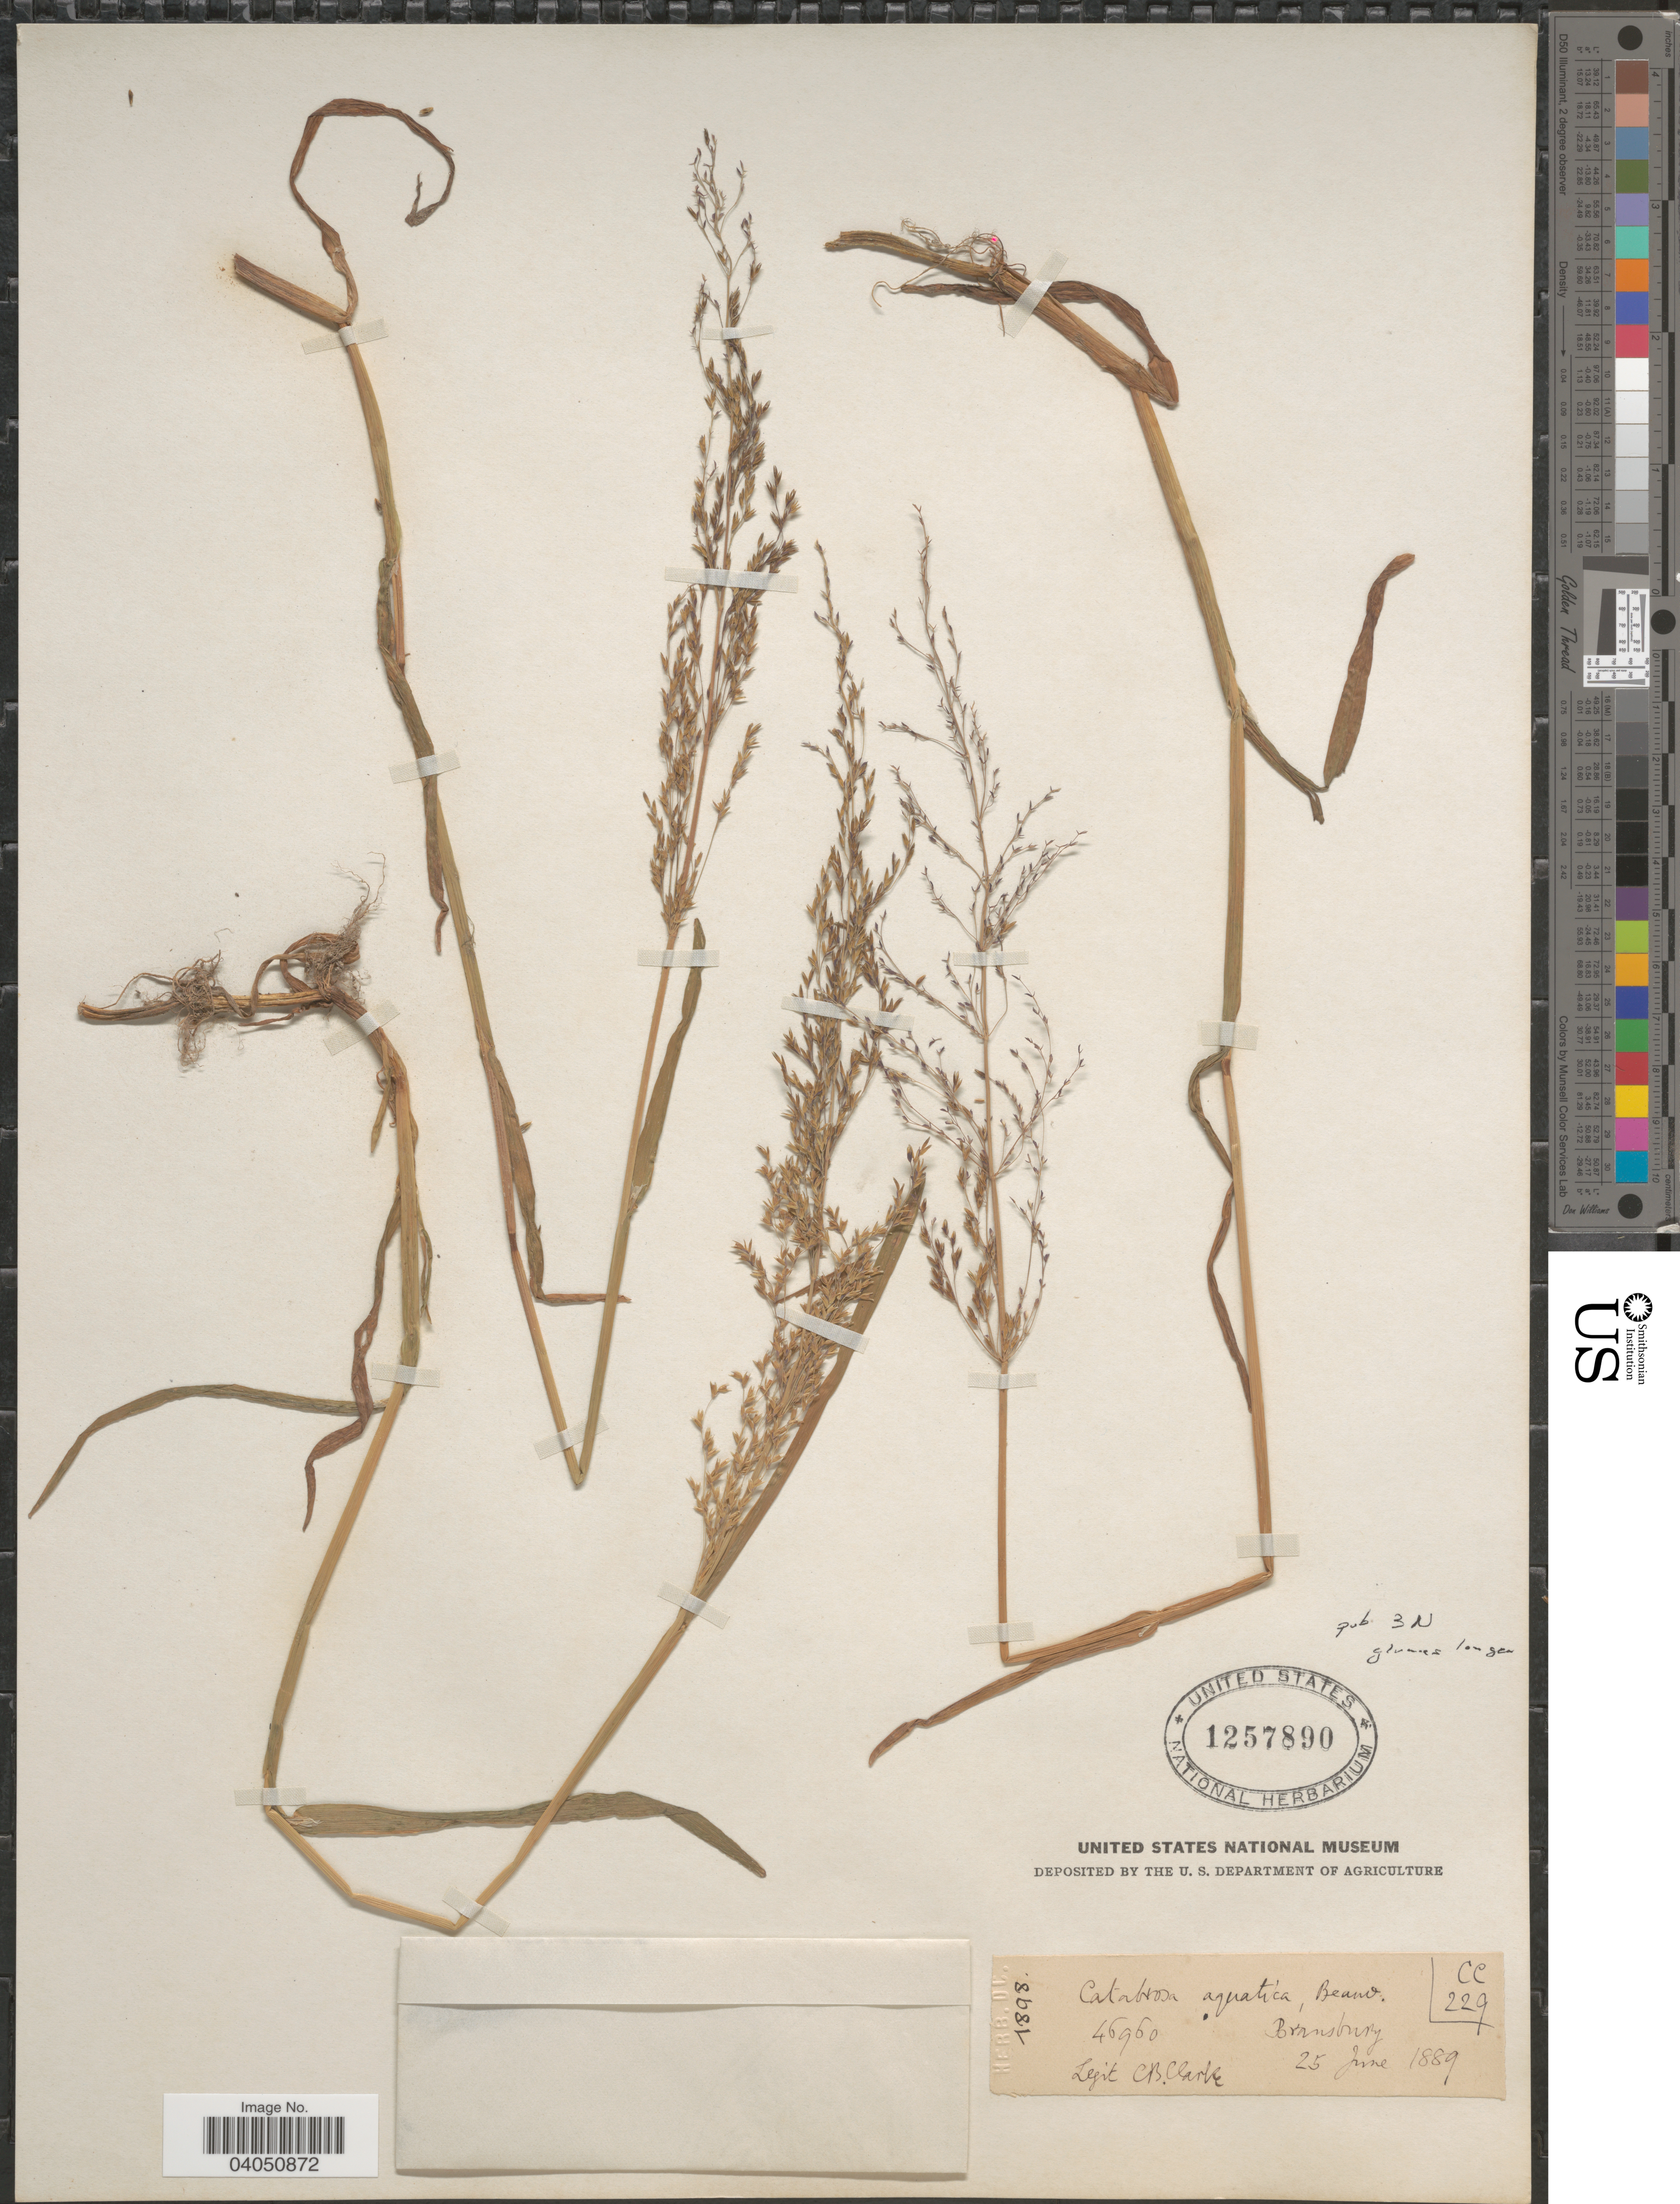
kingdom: Plantae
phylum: Tracheophyta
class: Liliopsida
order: Poales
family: Poaceae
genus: Catabrosa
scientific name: Catabrosa aquatica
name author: (L.) P. Beauv.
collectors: C. B. Clarke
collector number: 46960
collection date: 1889-06-25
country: United Kingdom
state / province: England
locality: Bransbury.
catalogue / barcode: US 1257890